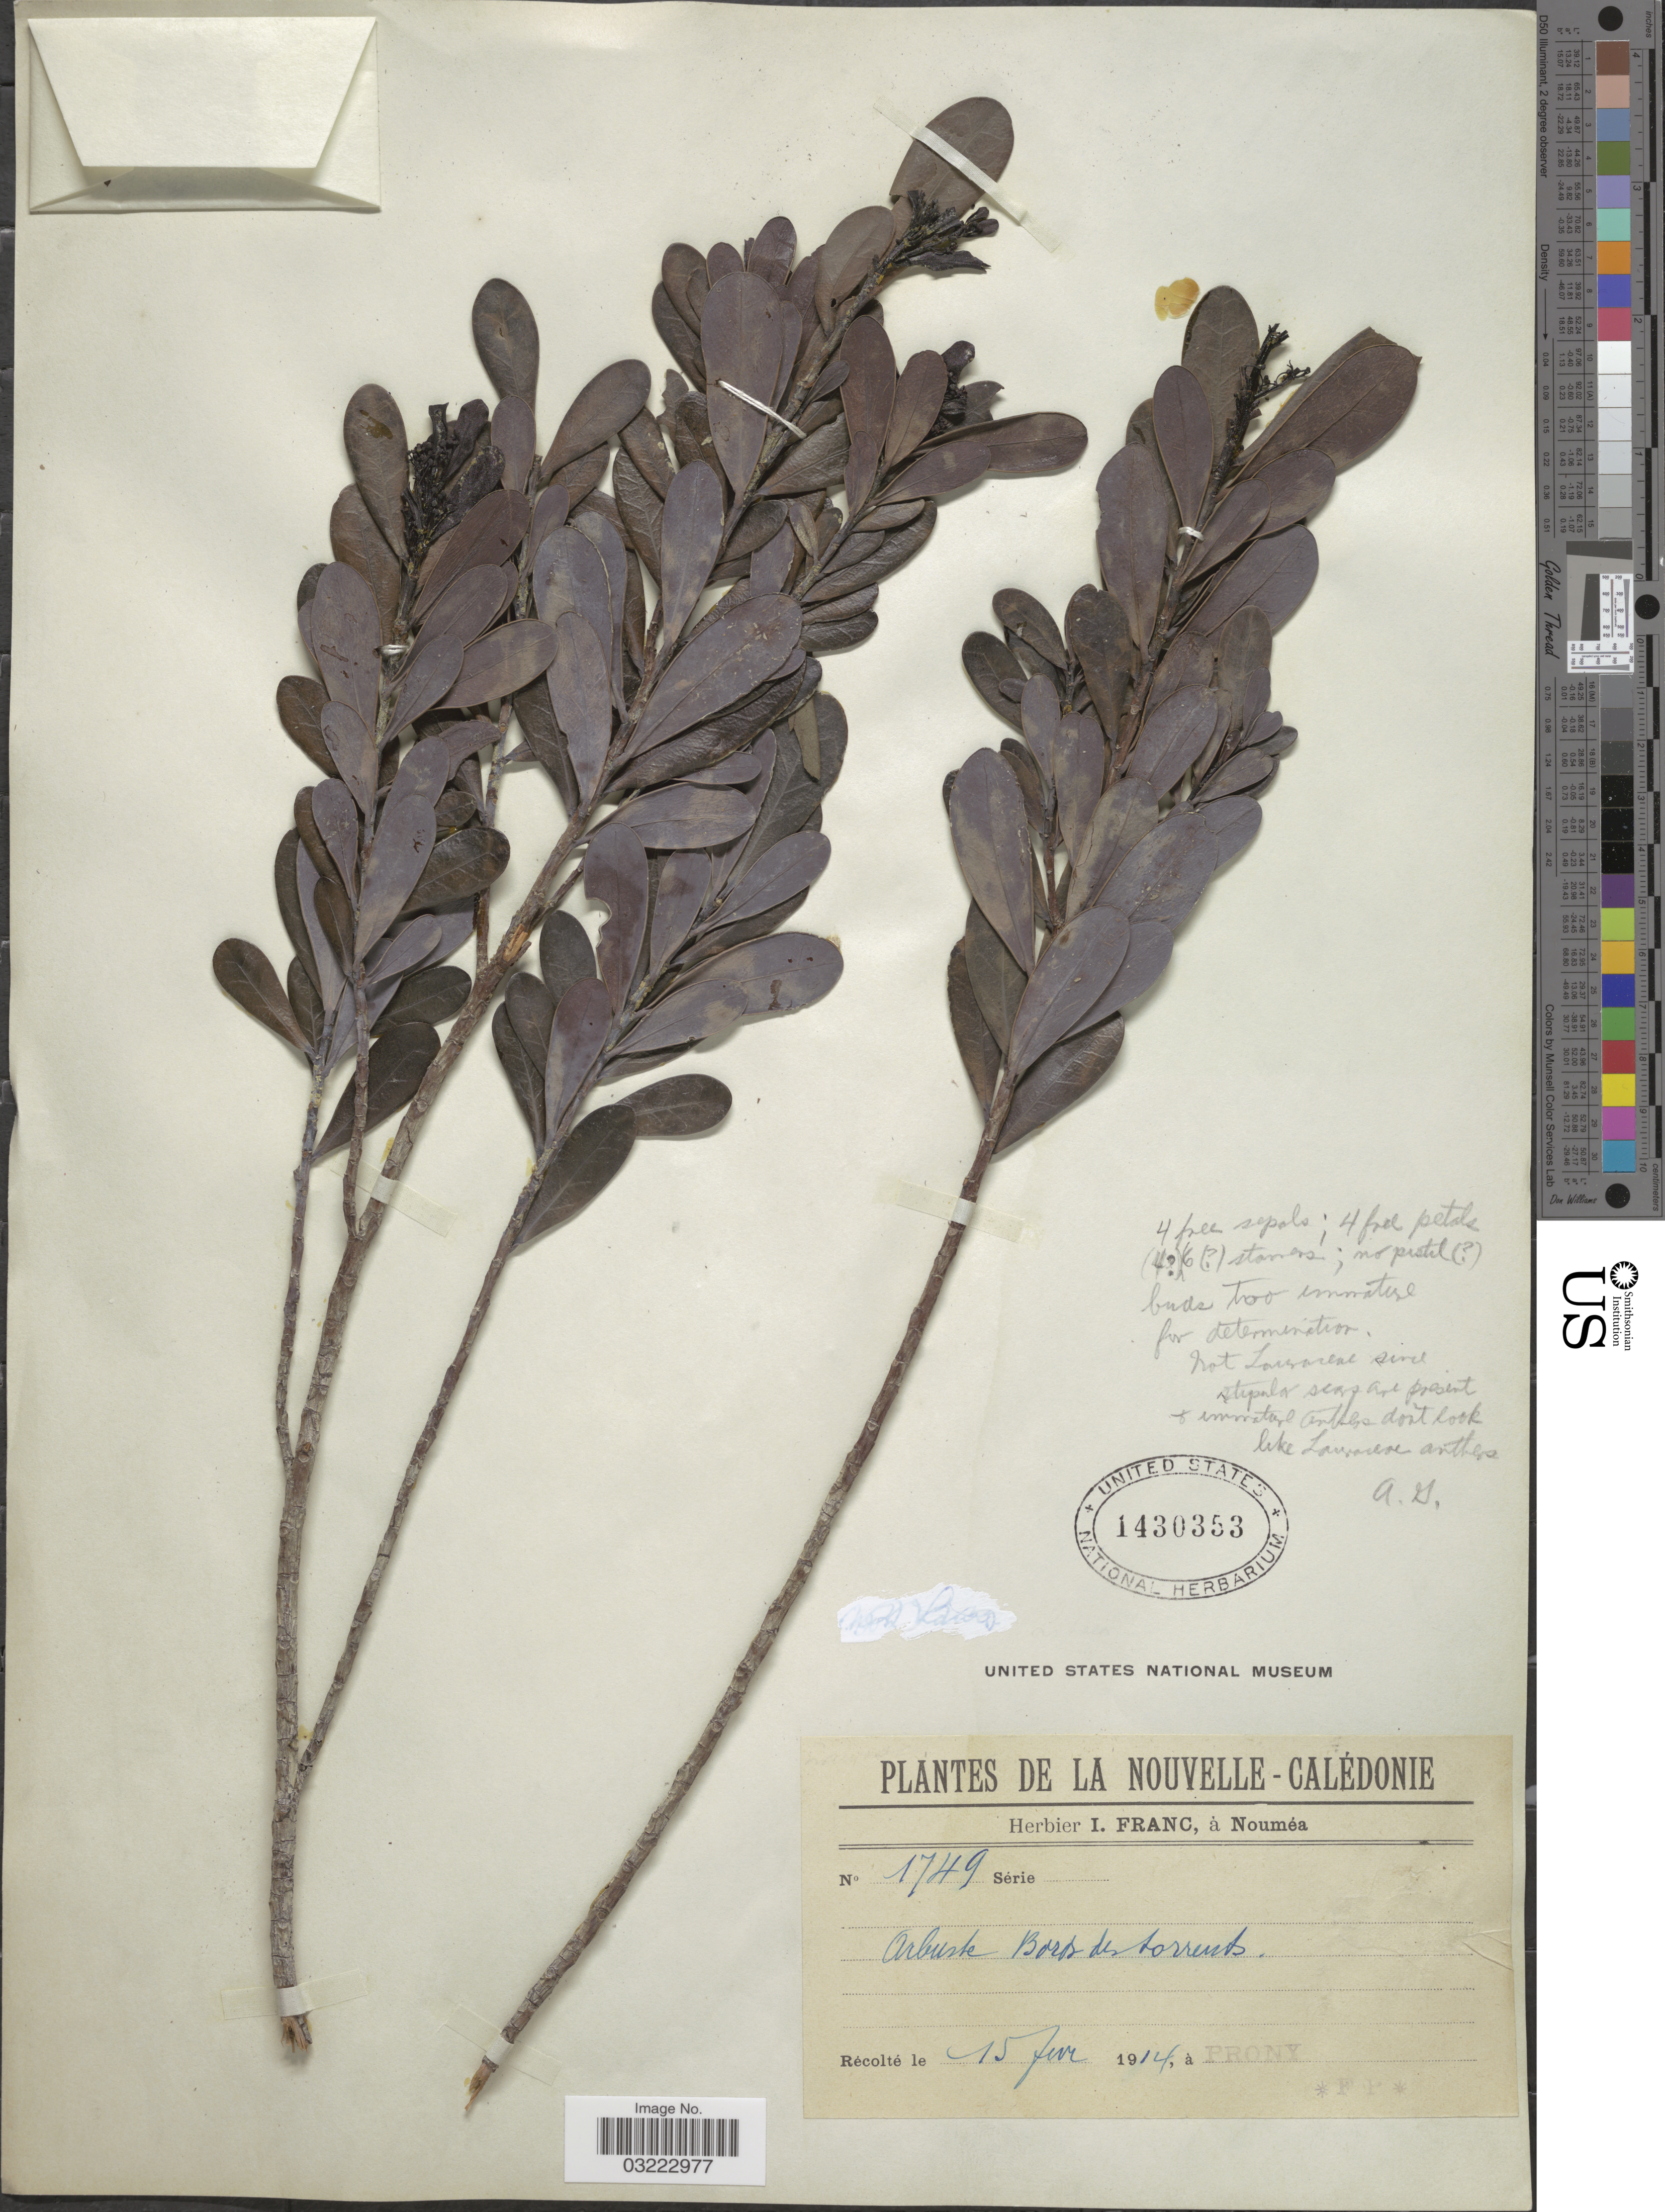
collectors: -. Prony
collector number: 1749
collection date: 1914-02-15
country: New Caledonia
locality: Nouvelle-Calédonie. Arbuste bords des torrents [interpreted].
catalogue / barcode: US 1430353